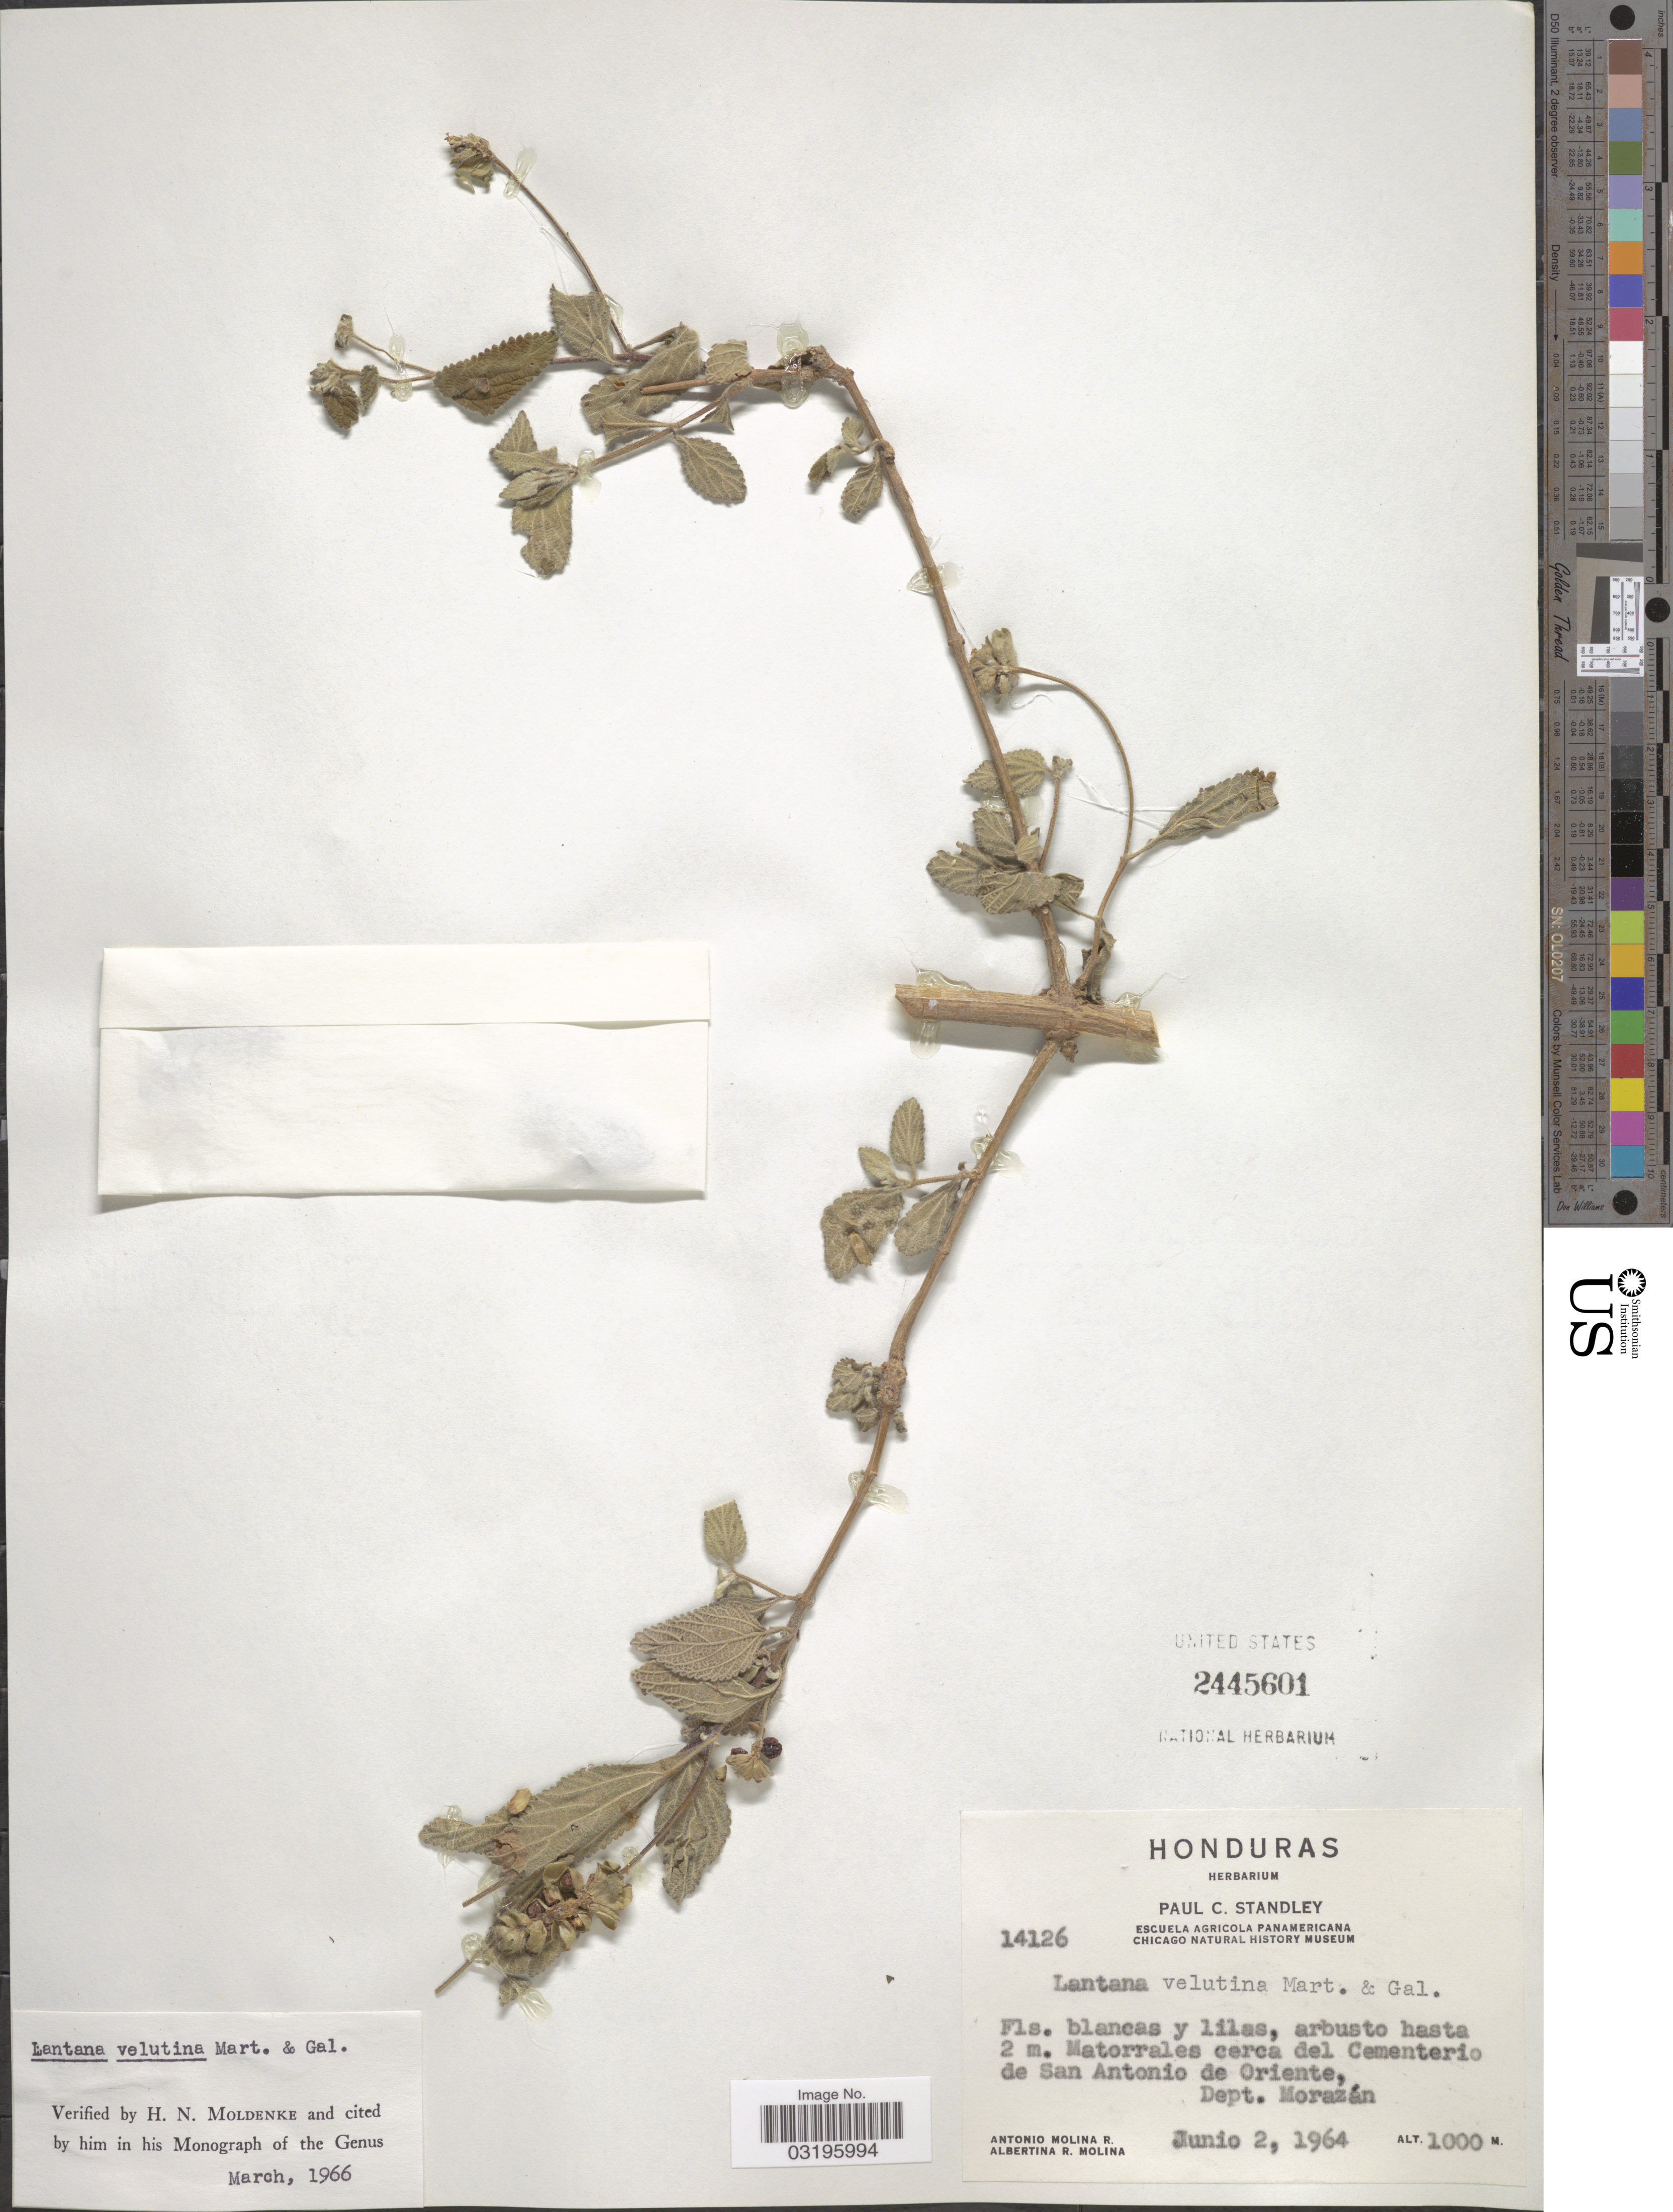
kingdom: Plantae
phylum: Tracheophyta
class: Magnoliopsida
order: Lamiales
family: Verbenaceae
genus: Lantana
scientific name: Lantana velutina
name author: M. Martens & Galeotti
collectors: A. Molina R. & A. R. Molina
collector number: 14126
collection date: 1964-06-02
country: Honduras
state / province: Fco. Morazán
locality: Matorrales cerca del Cementerio de San Antonio de Oriente, Dept. Morazán.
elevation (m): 1000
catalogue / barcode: US 2445601